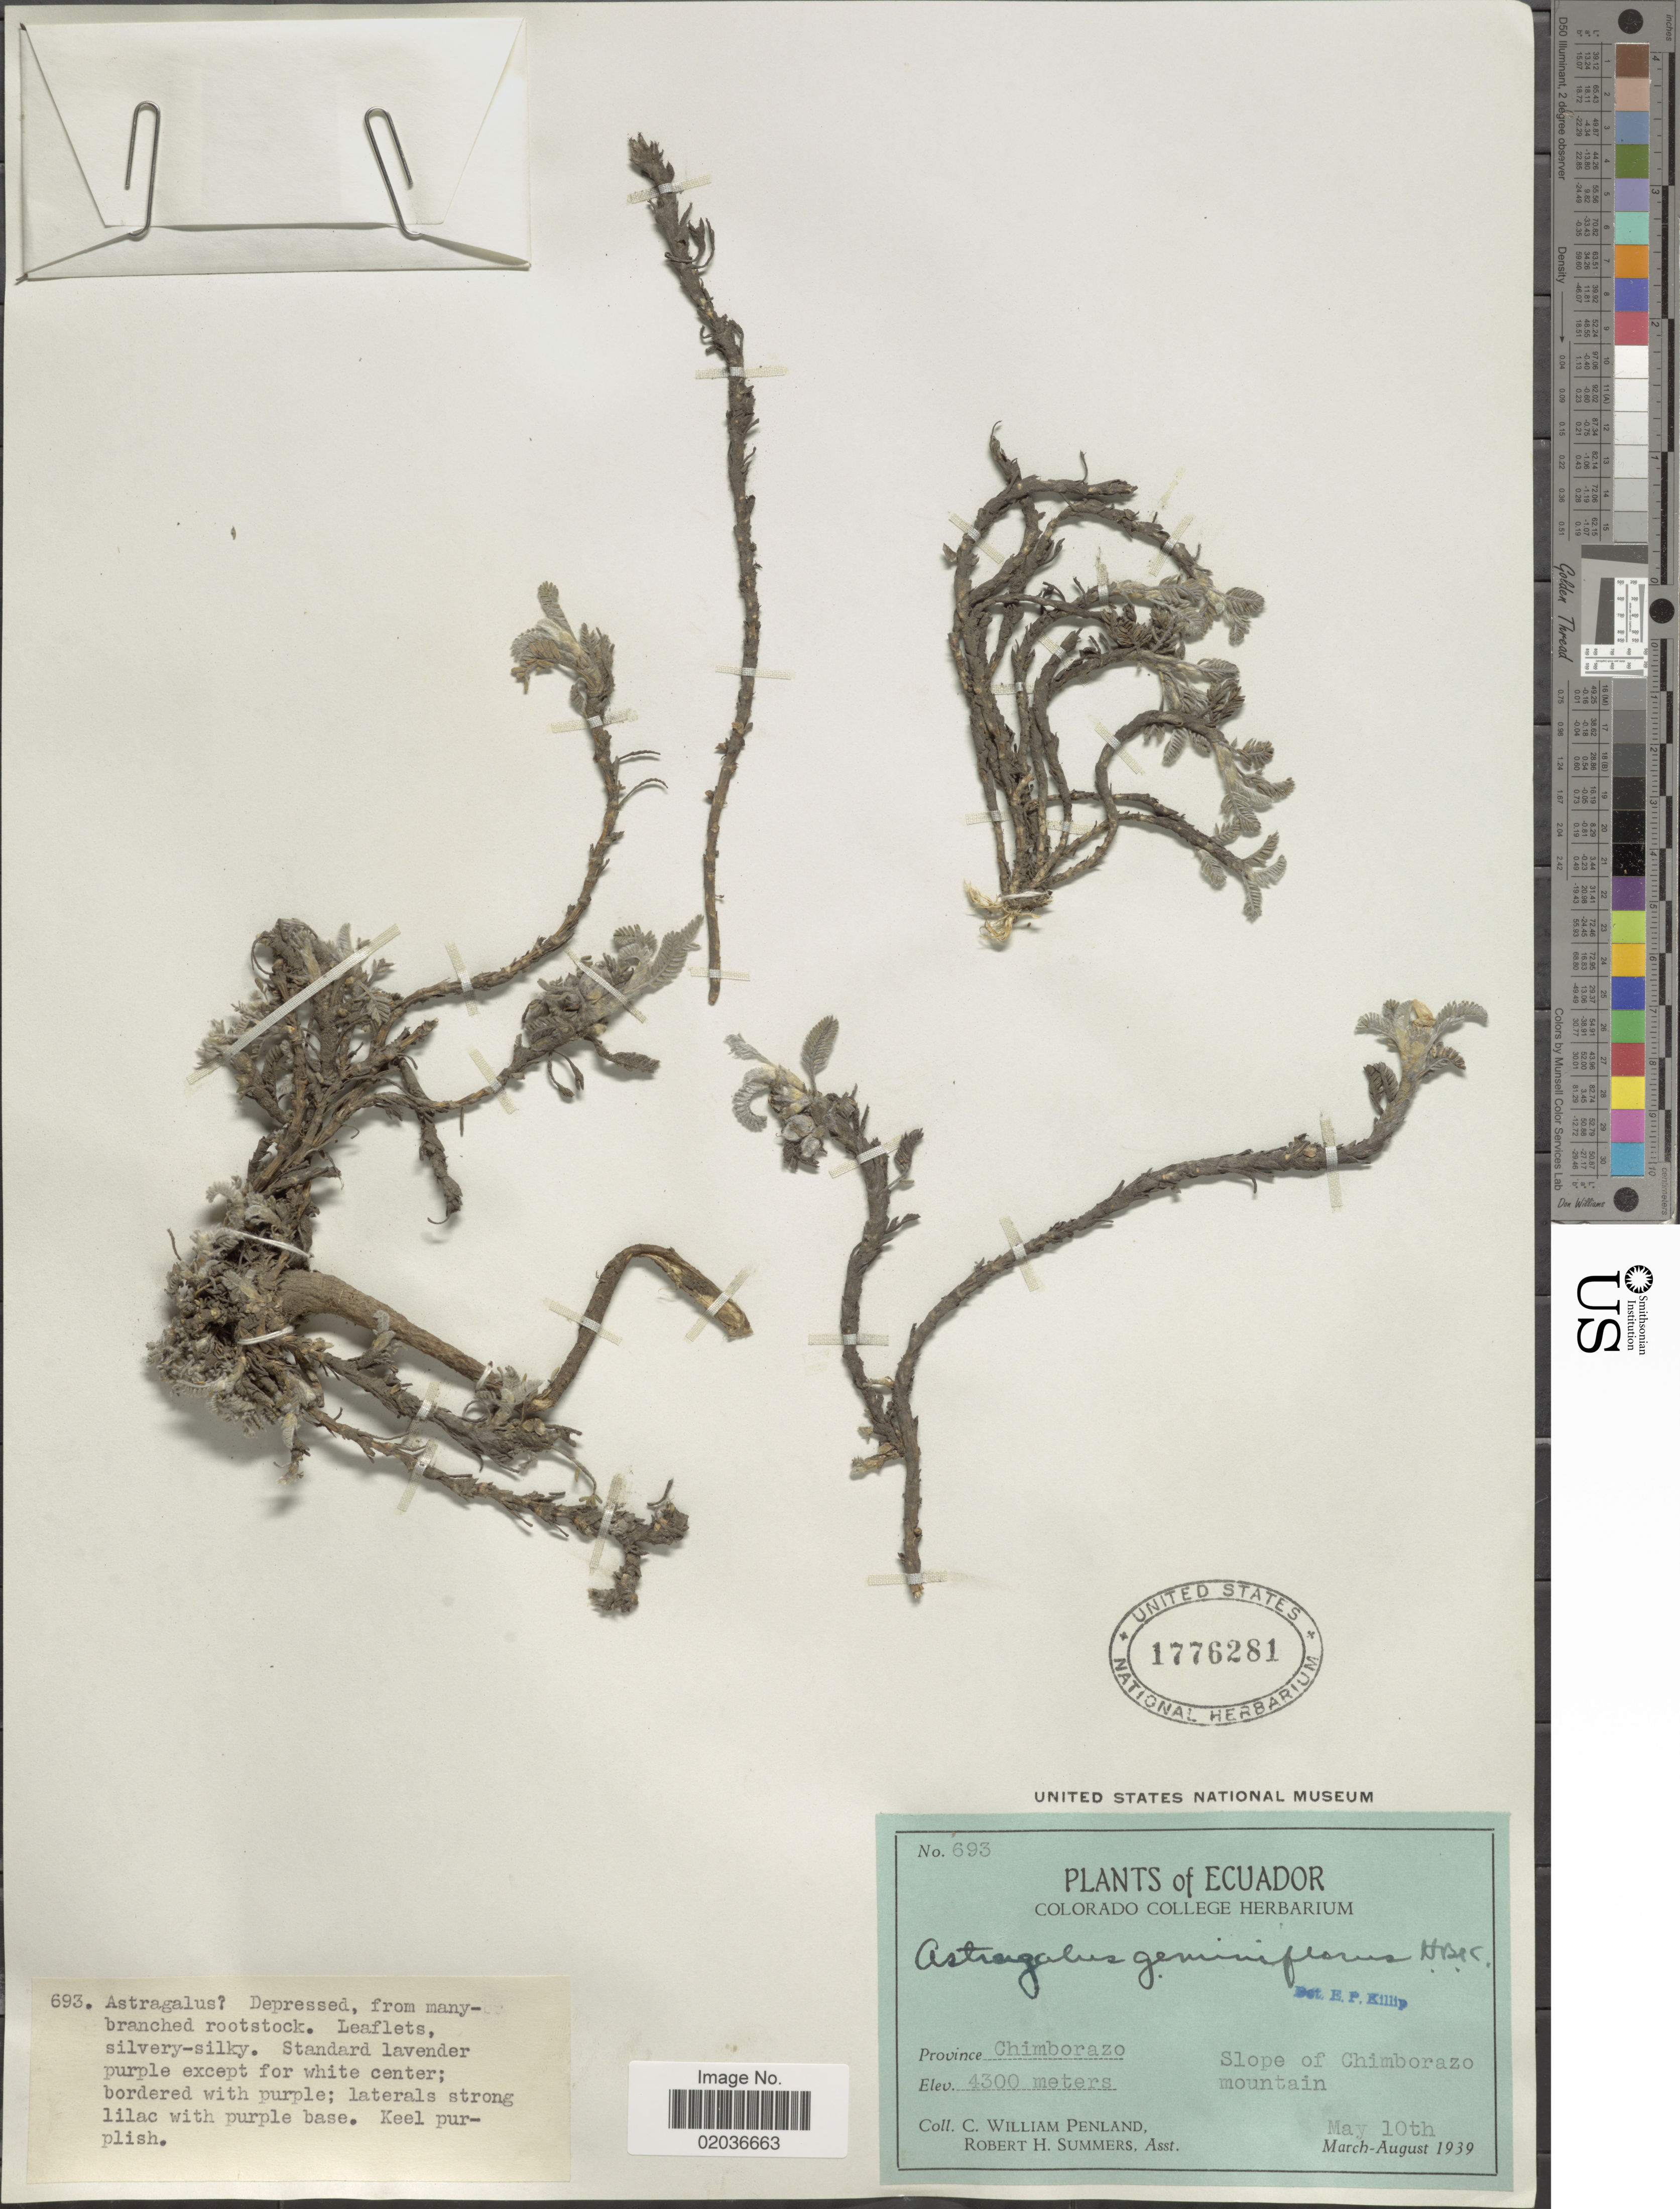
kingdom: Plantae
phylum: Tracheophyta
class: Magnoliopsida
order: Fabales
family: Fabaceae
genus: Astragalus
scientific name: Astragalus geminiflorus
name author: Bonpl.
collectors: C. W. Penland & R. Summers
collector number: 693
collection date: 1939-05-10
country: Ecuador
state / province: Chimborazo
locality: Province Chimborazo. Slope of Chimborazo mountain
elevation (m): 4300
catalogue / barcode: US 1776281